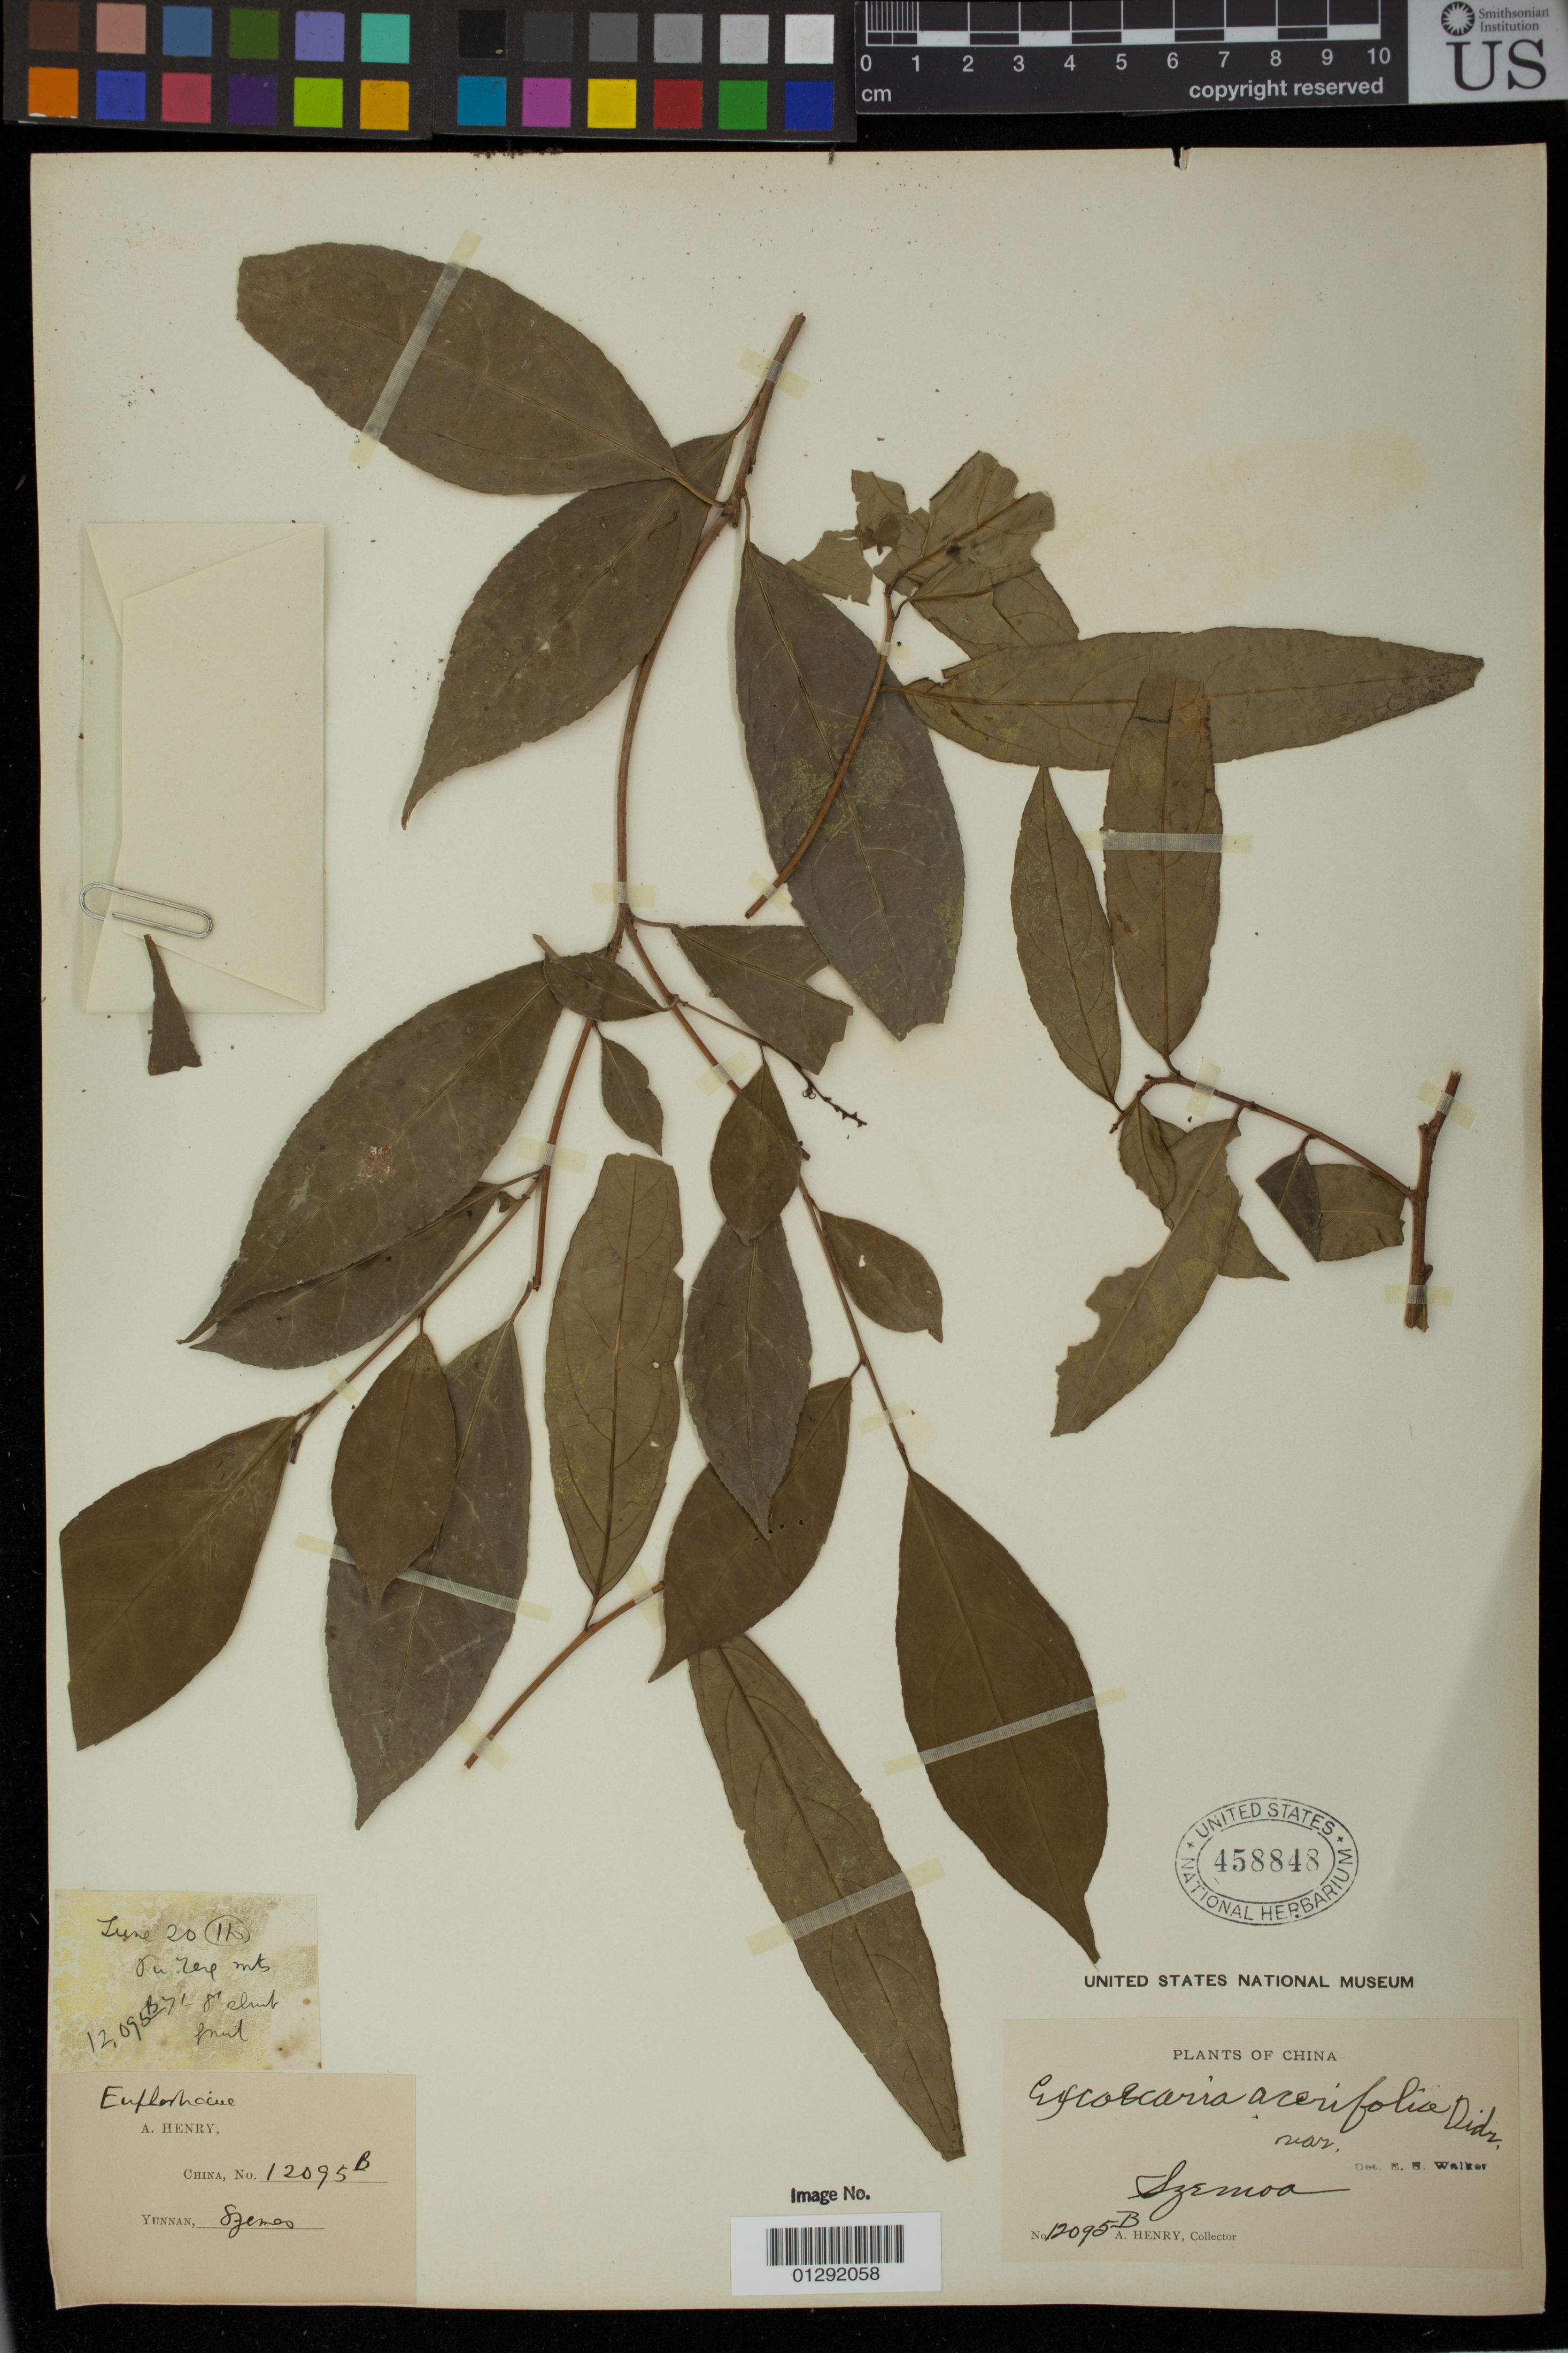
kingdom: Plantae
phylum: Tracheophyta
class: Magnoliopsida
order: Malpighiales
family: Euphorbiaceae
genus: Excoecaria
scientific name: Excoecaria acerifolia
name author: Didr.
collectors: A. Henry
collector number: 12095 B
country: China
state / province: Yunnan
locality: Szemoa. Ho.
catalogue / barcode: US 458848